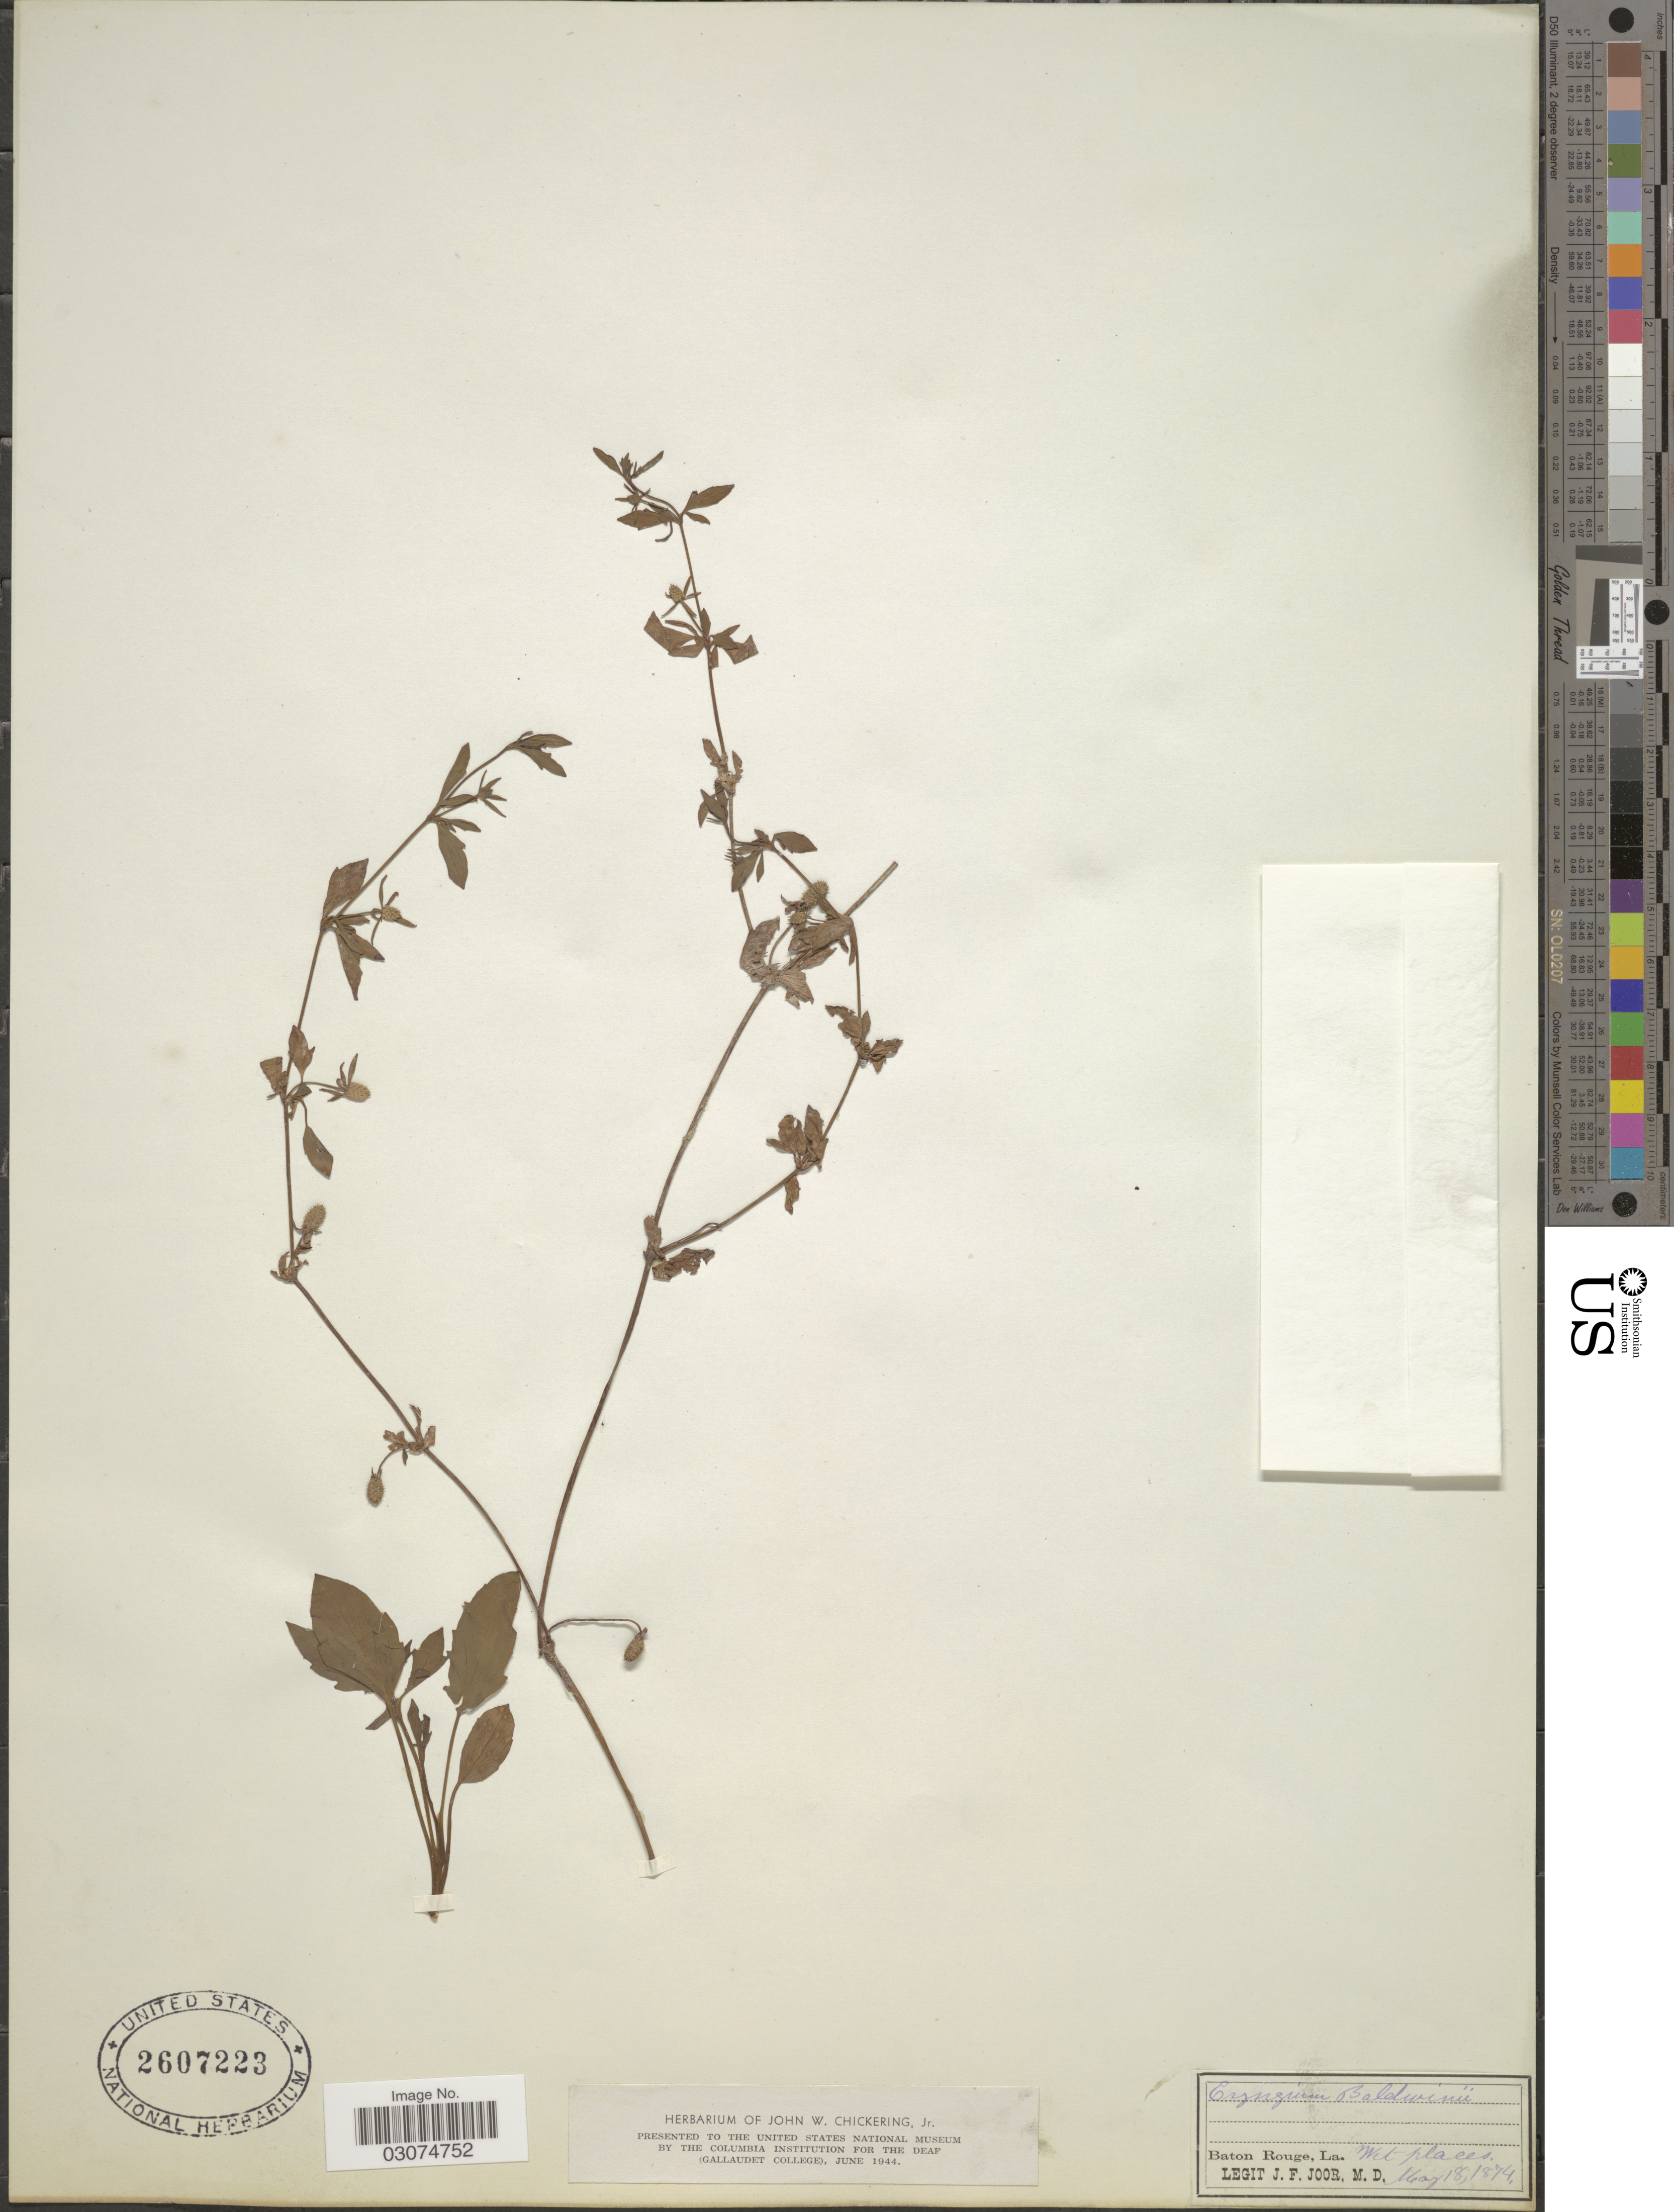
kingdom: Plantae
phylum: Tracheophyta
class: Magnoliopsida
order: Apiales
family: Apiaceae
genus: Eryngium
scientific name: Eryngium baldwinii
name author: Spreng.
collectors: J. F. Joor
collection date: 1874-05-18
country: United States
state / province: Louisiana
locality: Baton Rouge, La.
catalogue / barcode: US 2607223